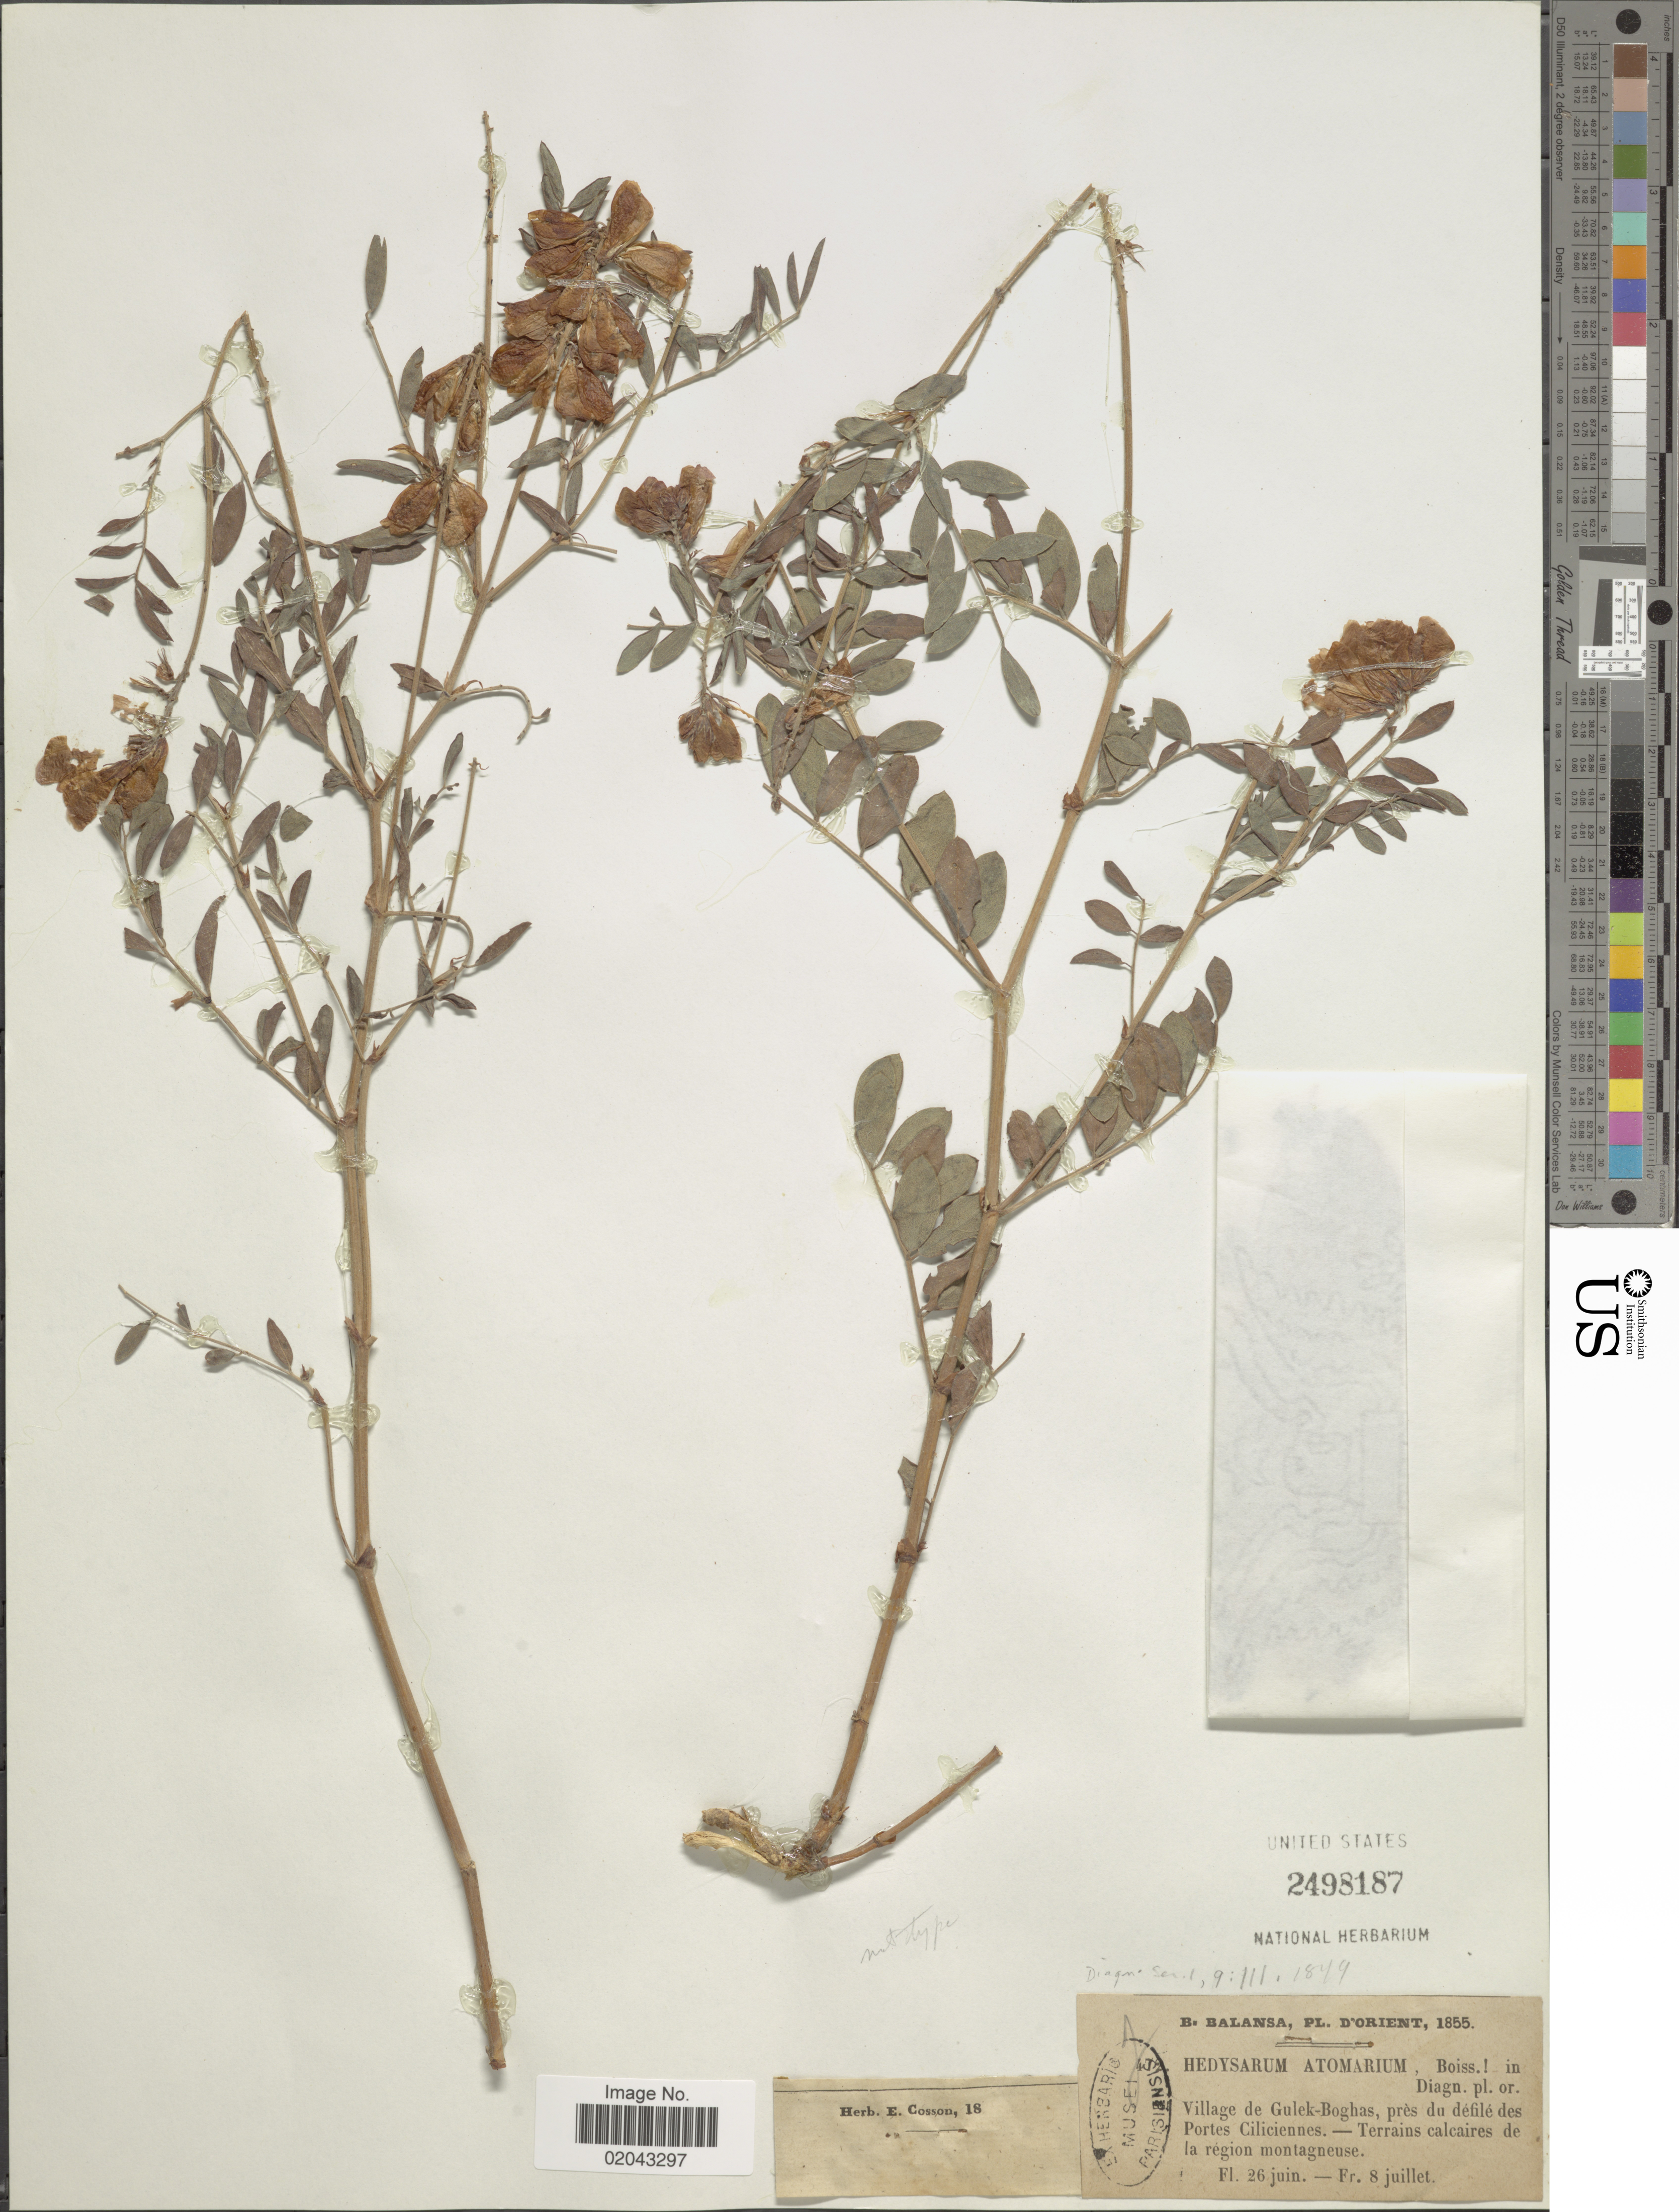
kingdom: Plantae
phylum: Tracheophyta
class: Magnoliopsida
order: Fabales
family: Fabaceae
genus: Onobrychis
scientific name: Onobrychis atomarium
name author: Boiss.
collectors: B. Balansa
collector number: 4!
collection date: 1855-06-26/1855-07-08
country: Turkey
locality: Village de Gulek -Boghas, pres du defile des Portes Ciliciennes, - Terrains calcaires de la region montagnuese.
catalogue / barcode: US 2498187